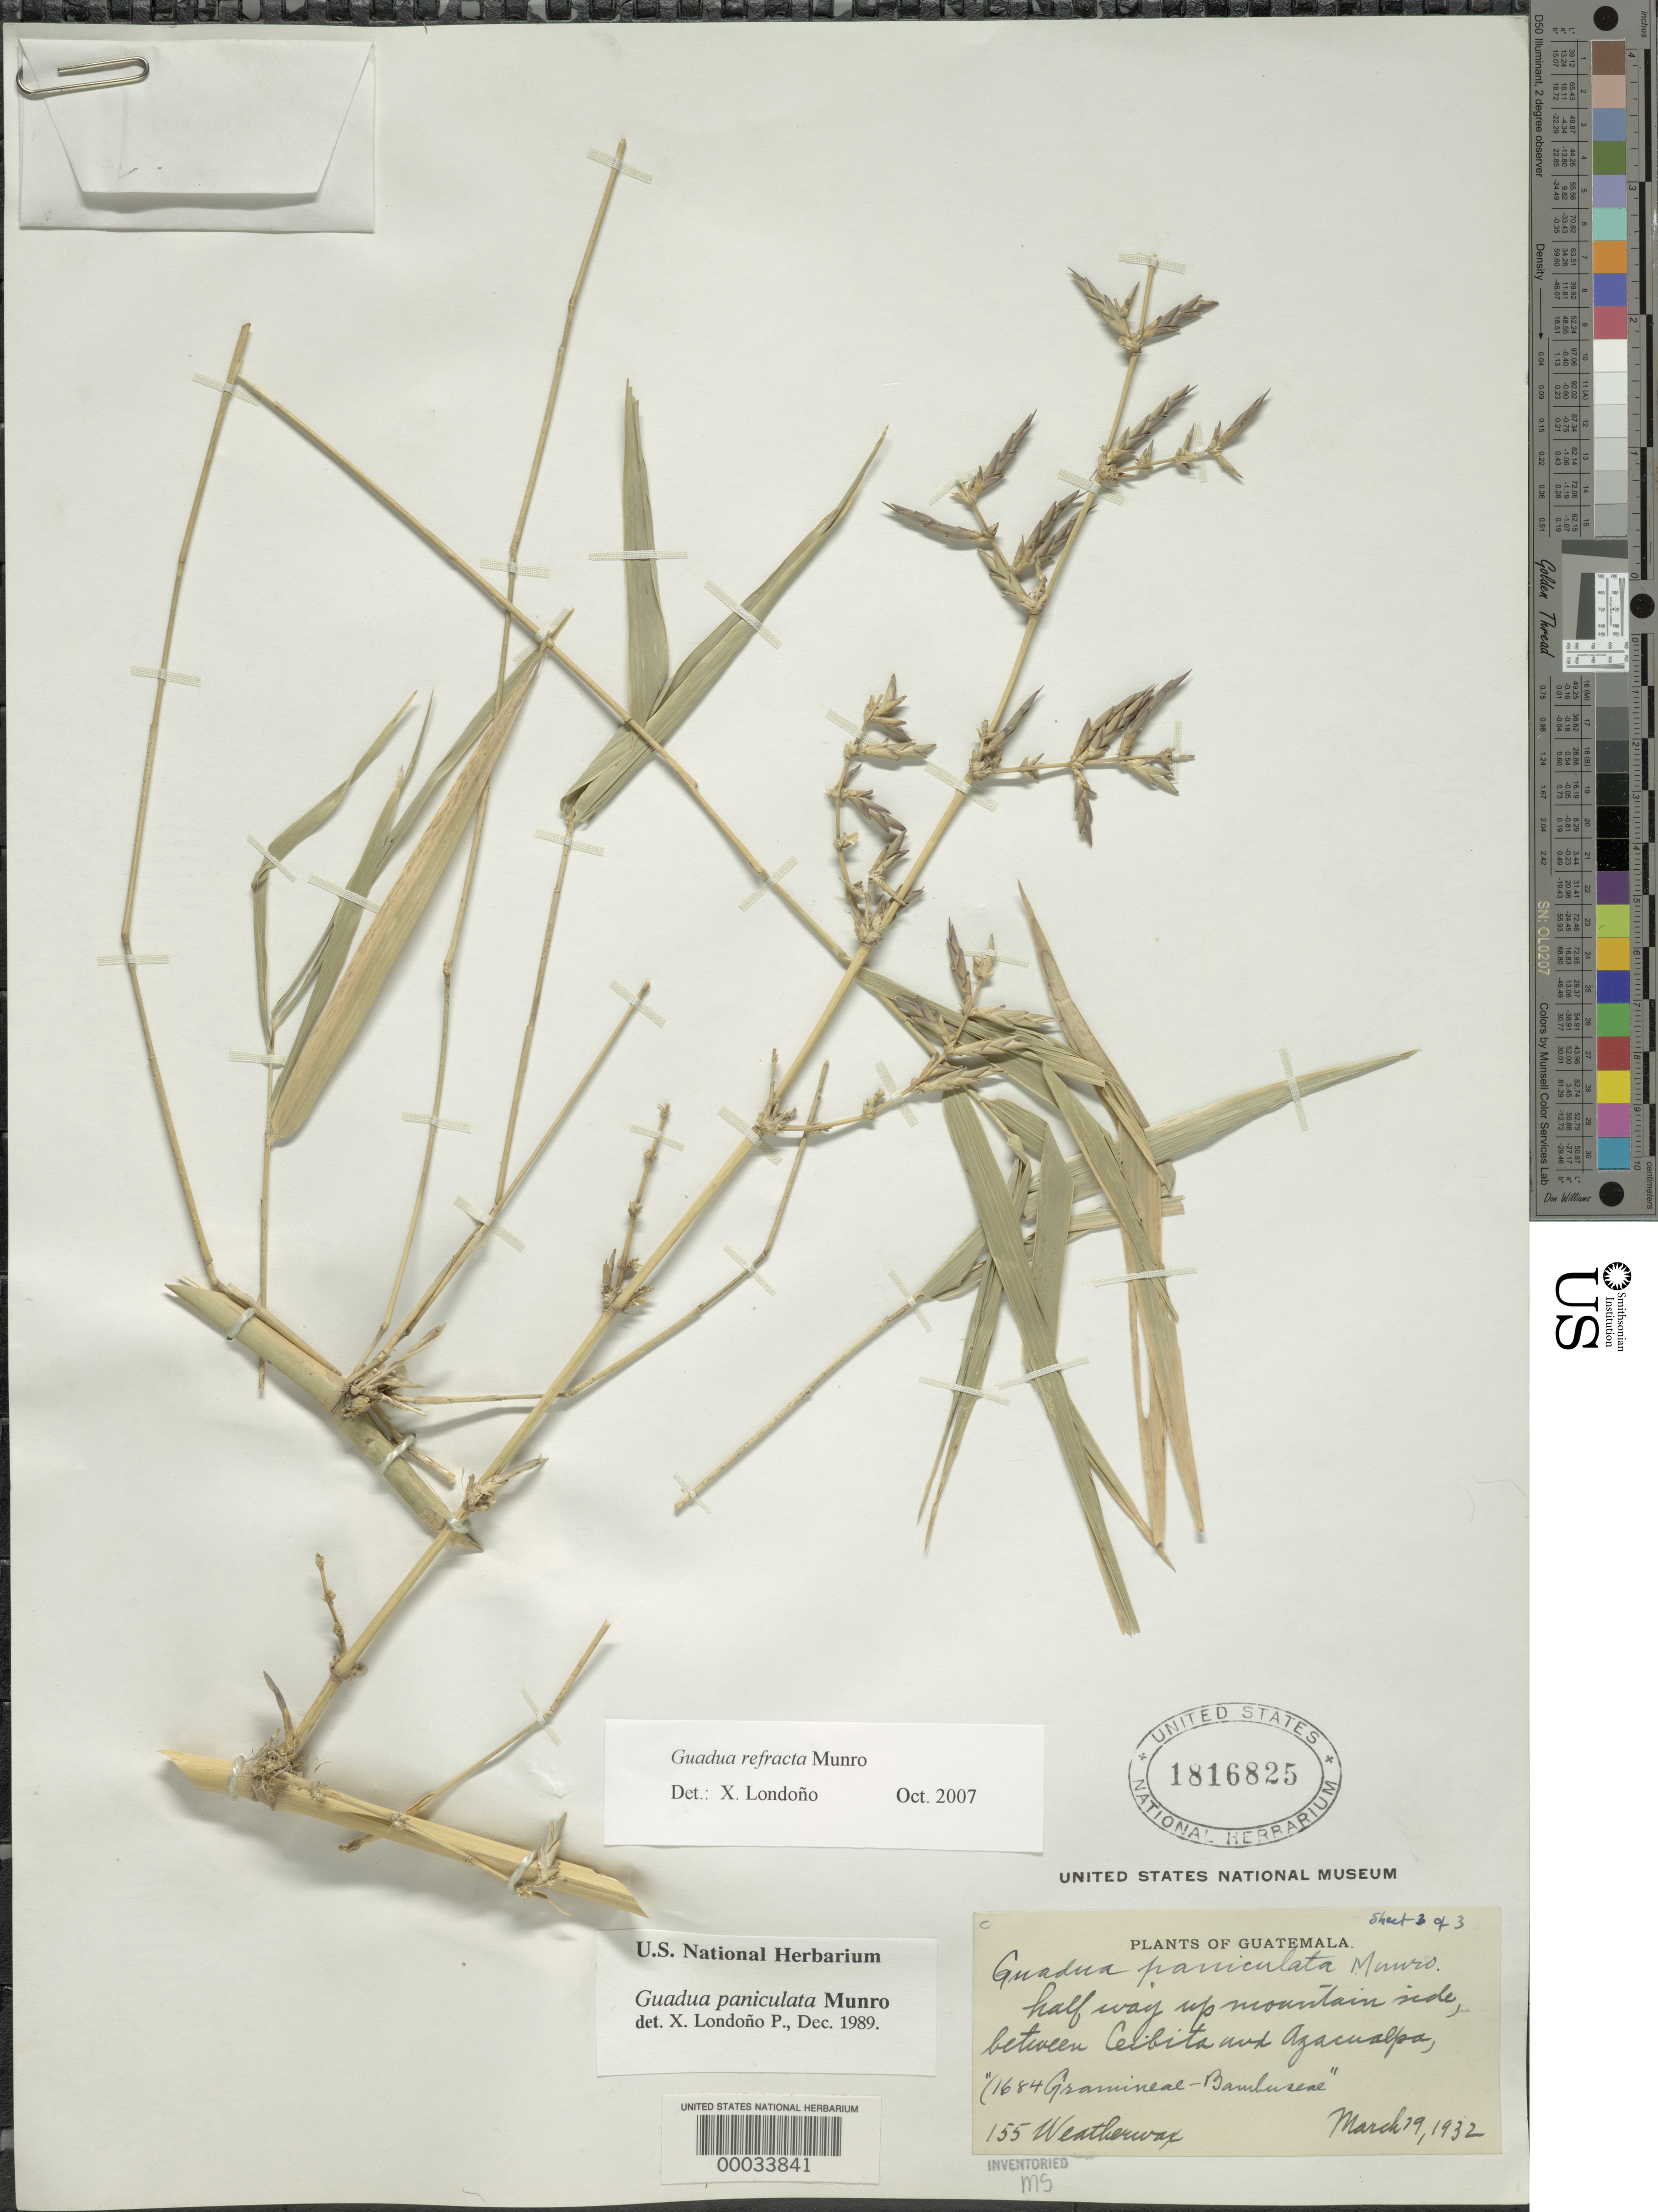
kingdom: Plantae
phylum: Tracheophyta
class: Liliopsida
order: Poales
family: Poaceae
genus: Guadua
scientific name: Guadua refracta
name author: Munro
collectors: -. Weatherwax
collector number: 155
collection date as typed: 19 Mar 1932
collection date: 1932-03-19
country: Guatemala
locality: Azacualpa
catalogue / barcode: US 1816826